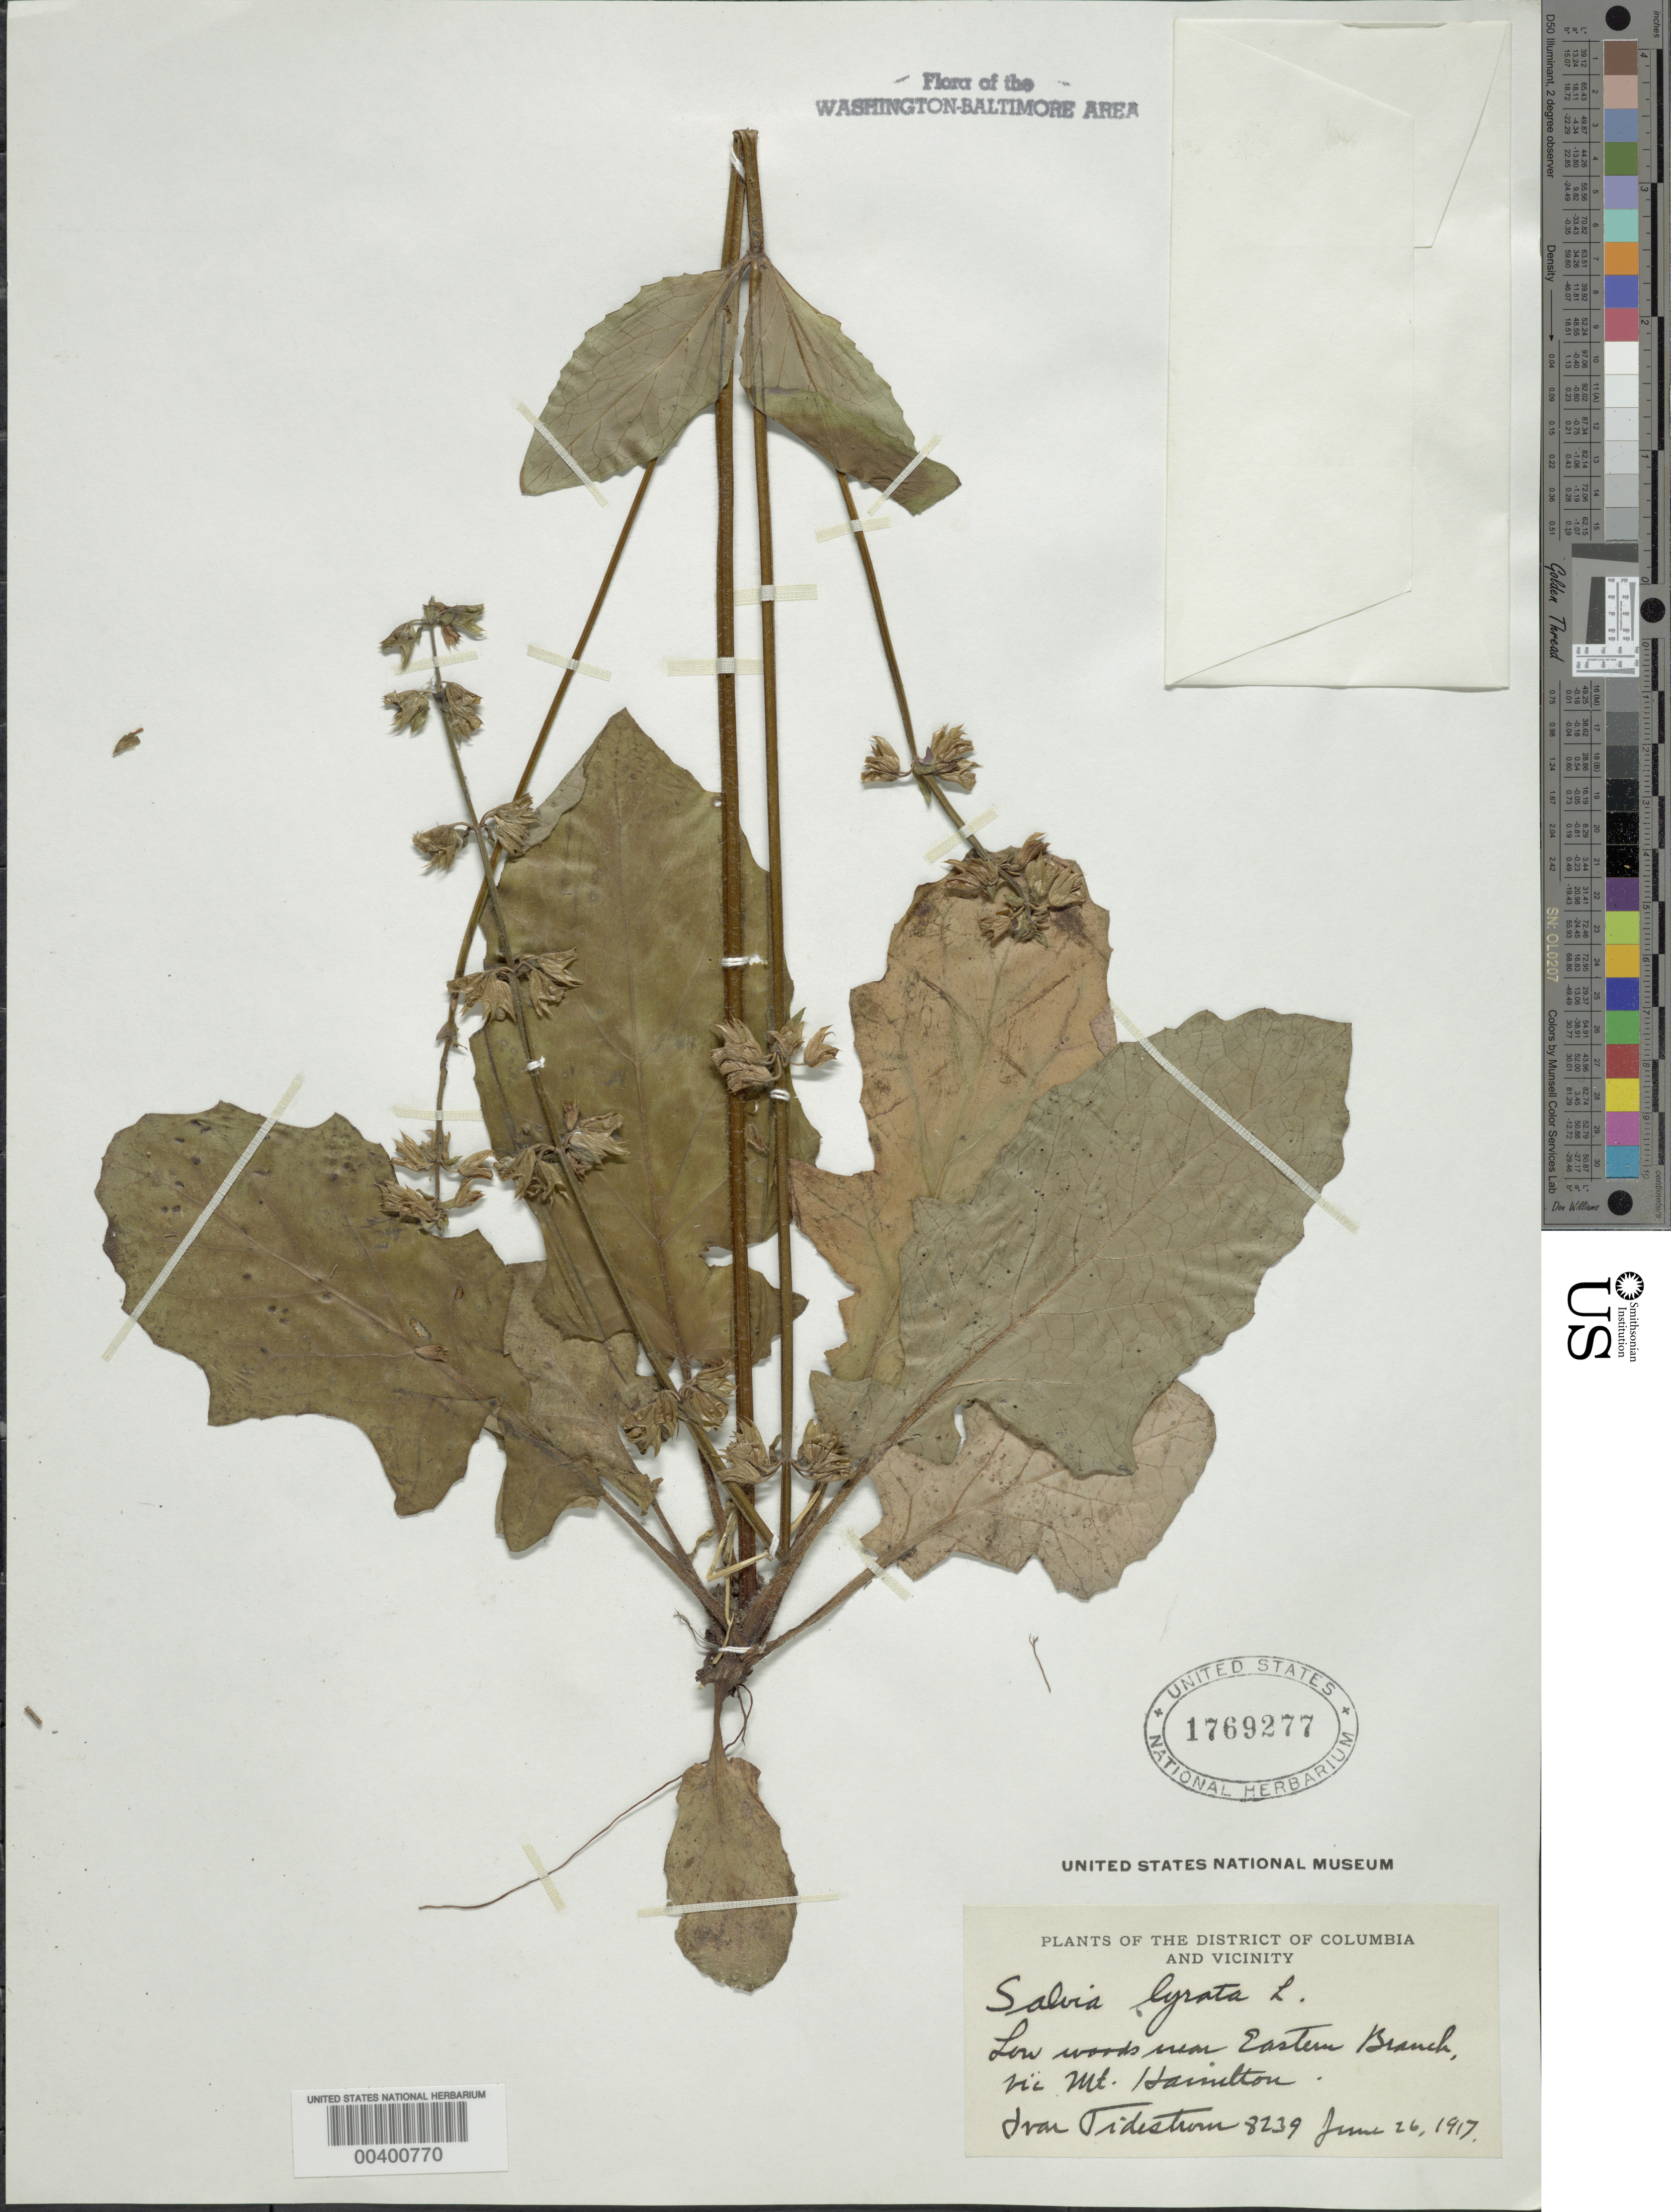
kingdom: Plantae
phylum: Tracheophyta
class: Magnoliopsida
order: Lamiales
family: Lamiaceae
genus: Salvia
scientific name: Salvia lyrata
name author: L.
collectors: I. F. Tidestrom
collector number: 8239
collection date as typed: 26 Jun 1917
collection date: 1917-06-26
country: United States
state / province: District of Columbia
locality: Near Eastern Branch and Mount Hamilton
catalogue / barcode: US 1769277